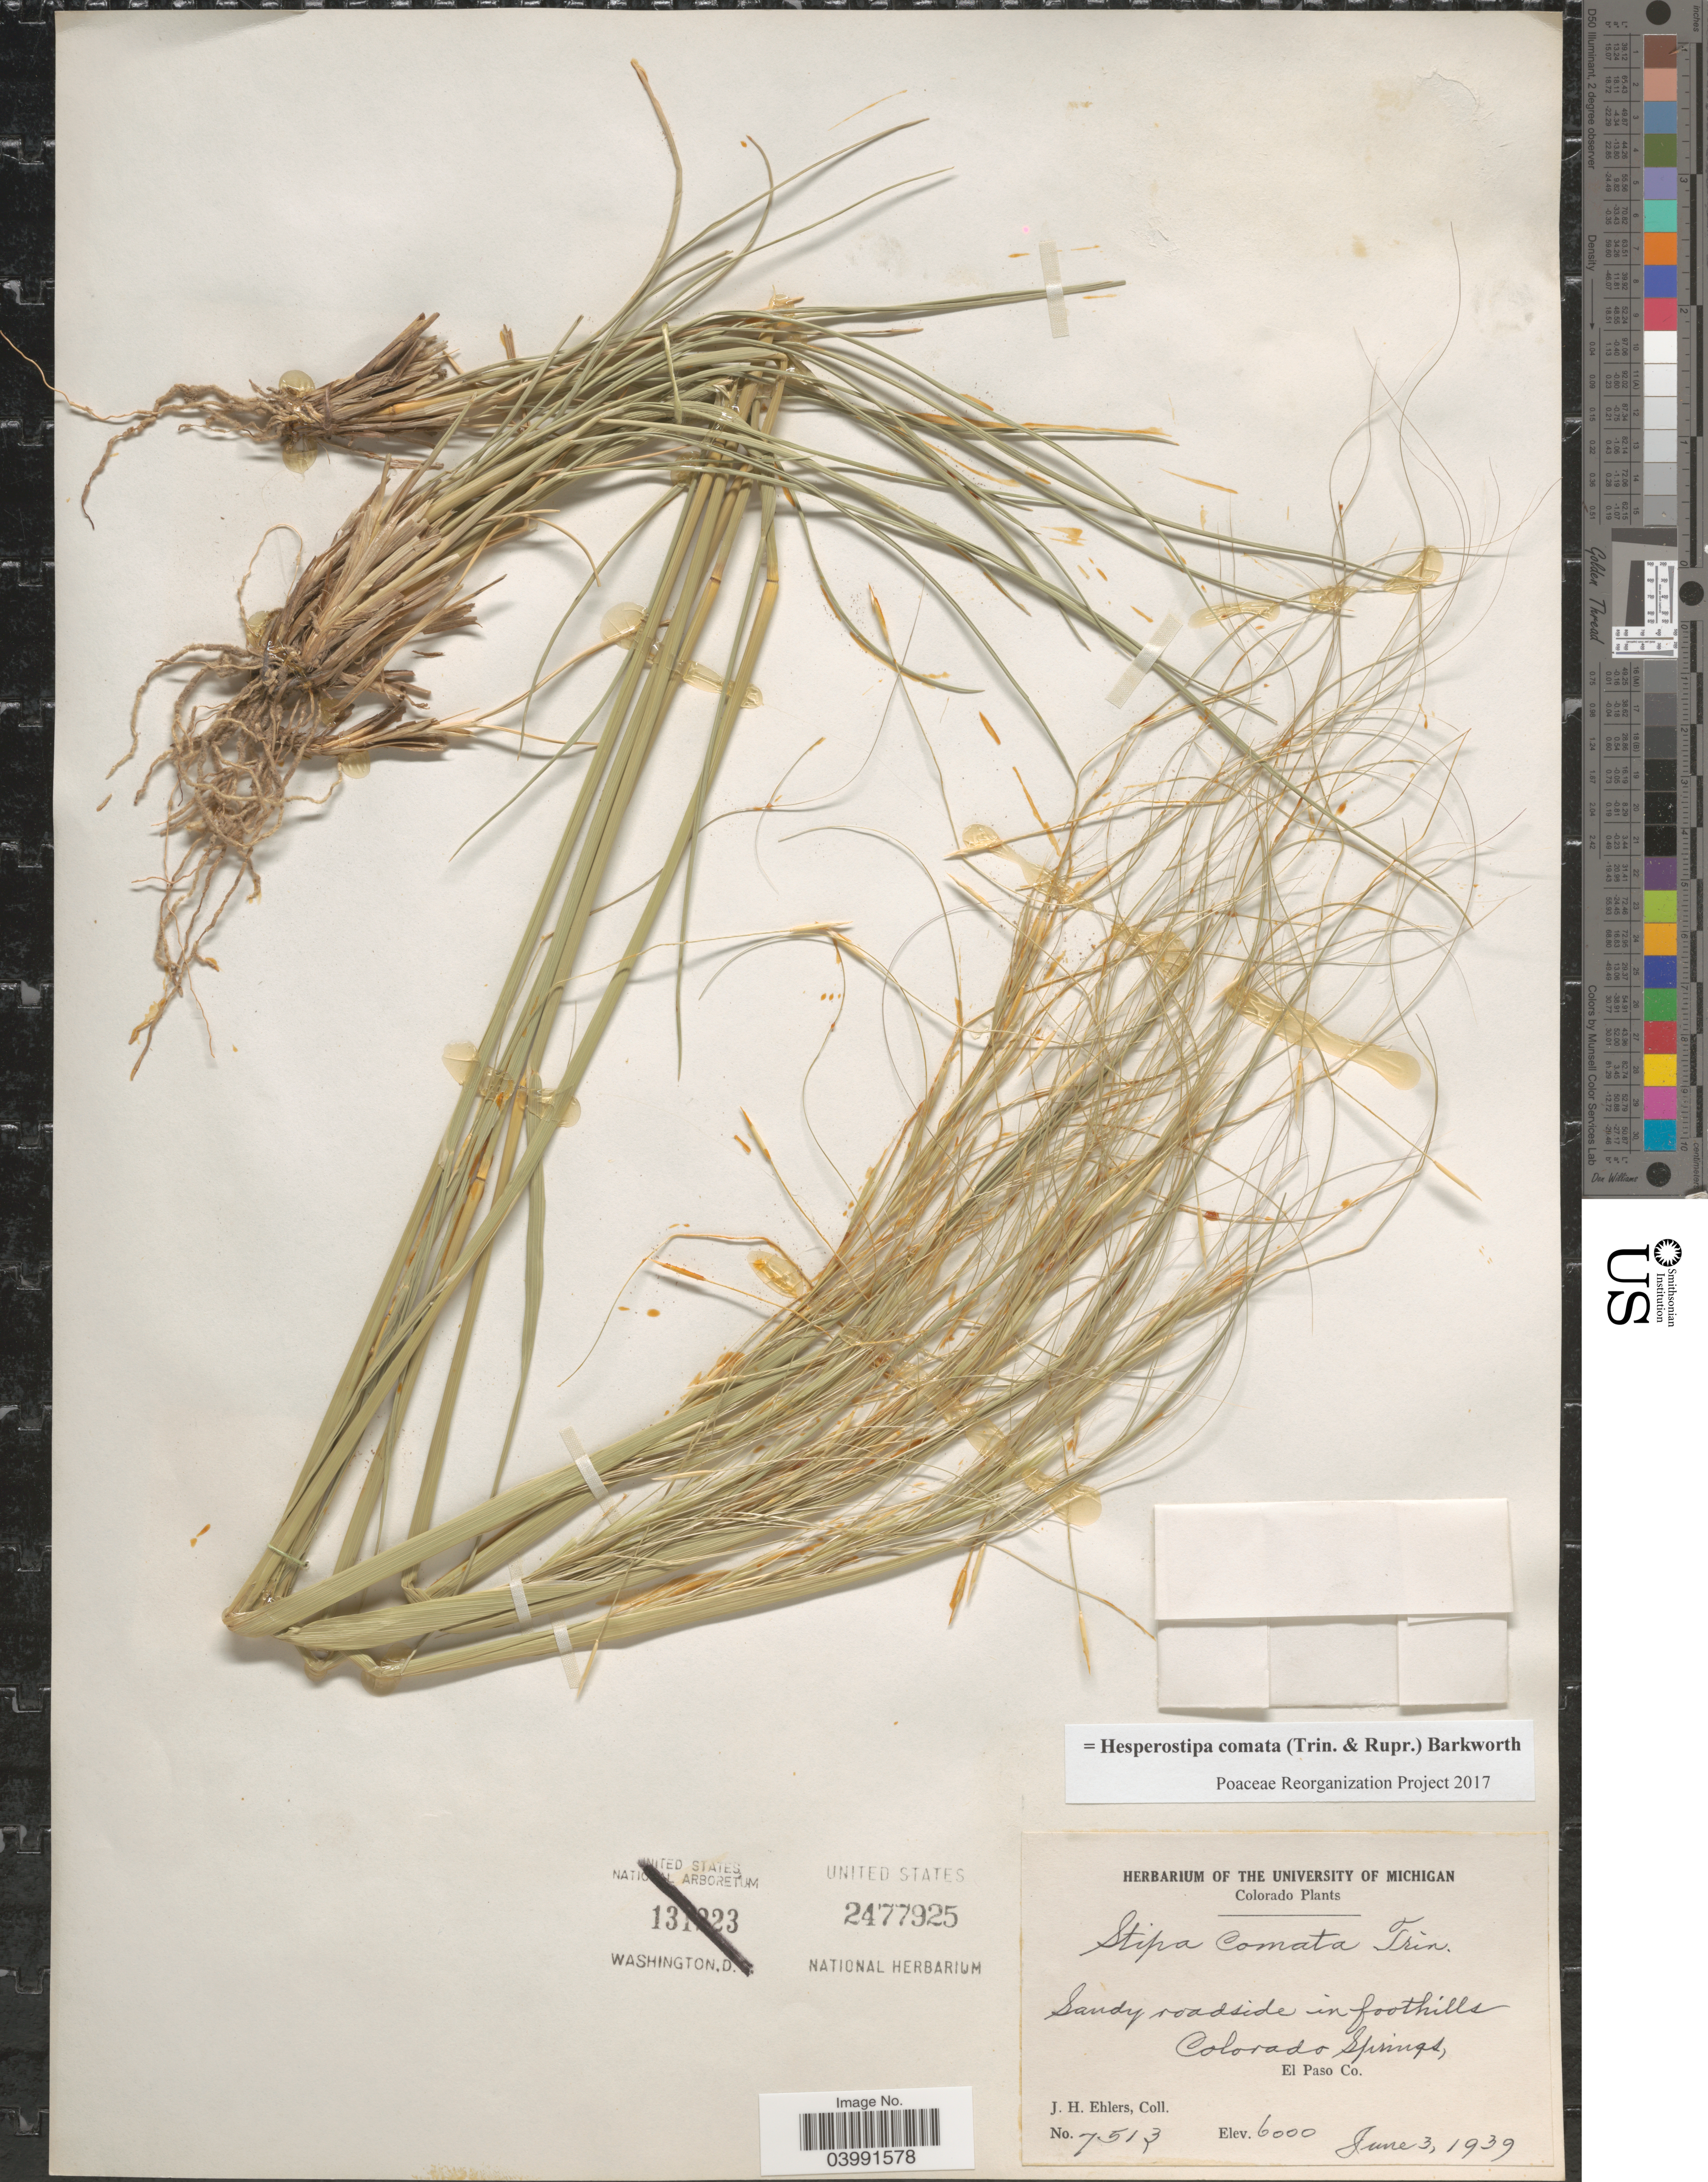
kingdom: Plantae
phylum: Tracheophyta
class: Liliopsida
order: Poales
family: Poaceae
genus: Hesperostipa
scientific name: Hesperostipa comata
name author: (Trin. & Rupr.) Barkworth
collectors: J. H. Ehlers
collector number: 7513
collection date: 1939-06-03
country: United States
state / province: Colorado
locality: Roadside in foothills Colorado Springs, El Paso Co.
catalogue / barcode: US 2477925